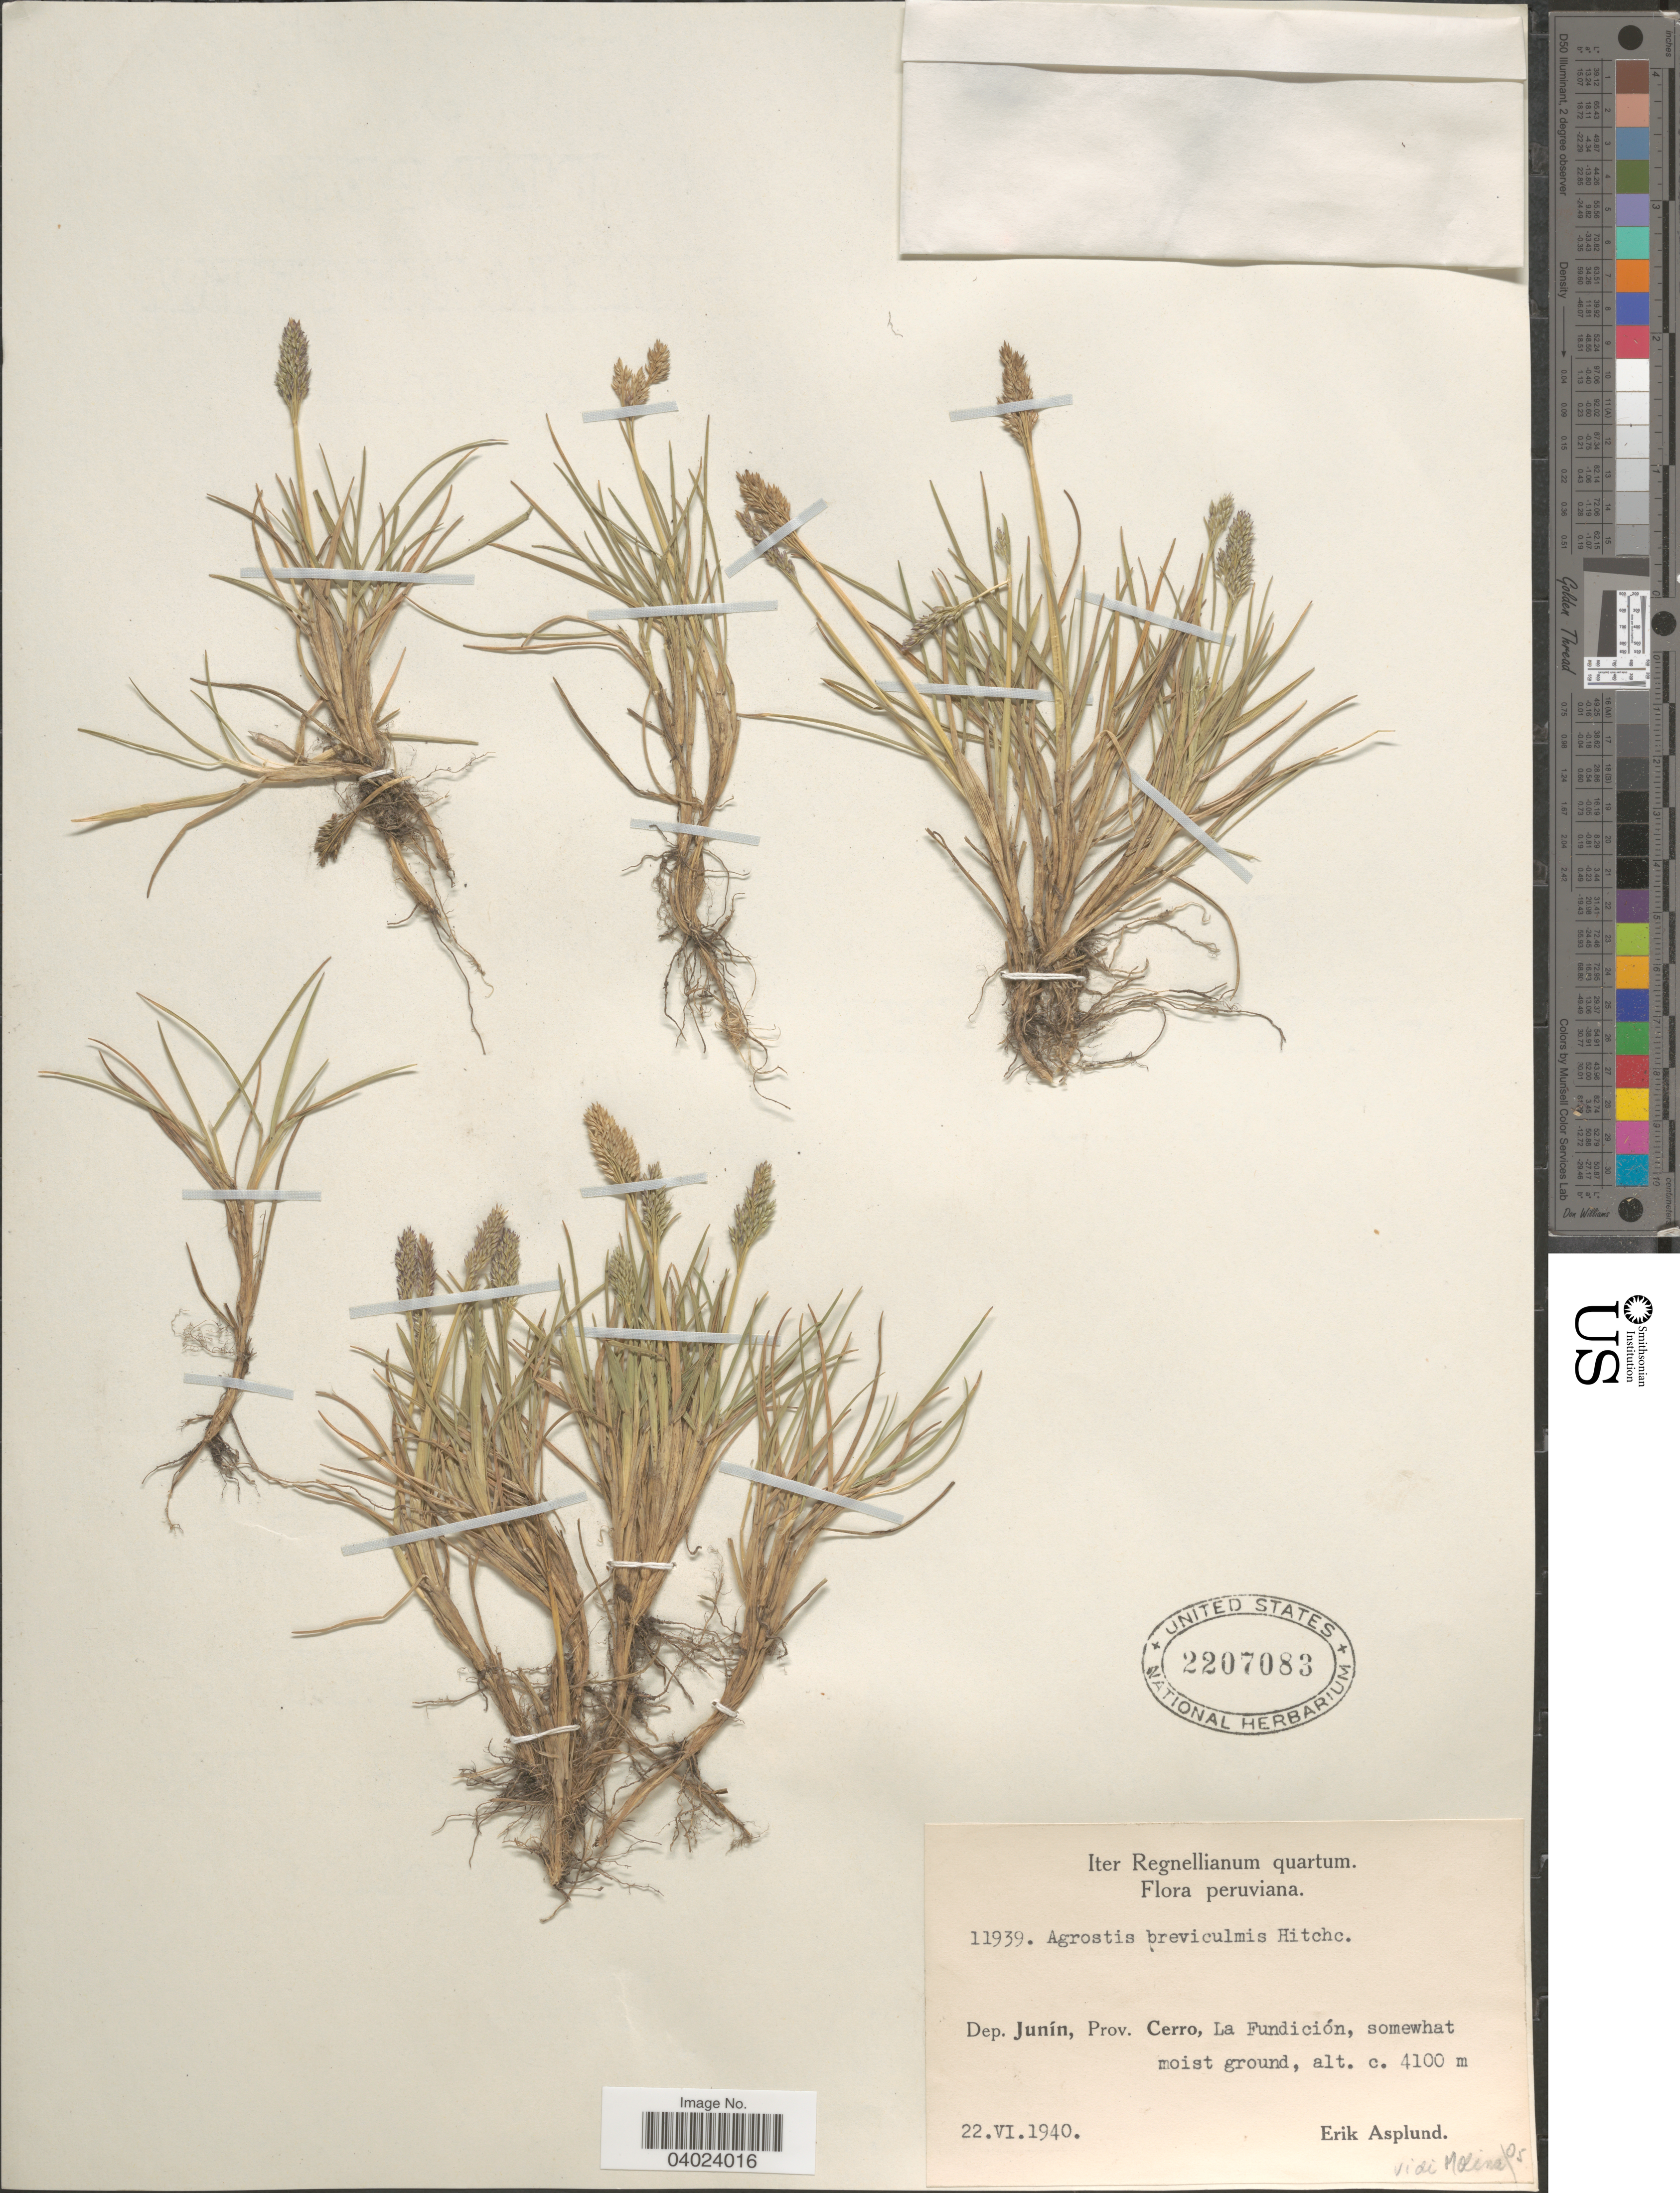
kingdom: Plantae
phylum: Tracheophyta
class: Liliopsida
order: Poales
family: Poaceae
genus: Agrostis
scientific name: Agrostis breviculmis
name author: Hitchc.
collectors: E. Asplund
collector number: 11939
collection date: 1940-06-22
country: Peru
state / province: Junín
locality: Dep. Junín, Prov. Cerro, La Fundición.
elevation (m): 4100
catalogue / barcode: US 2207083